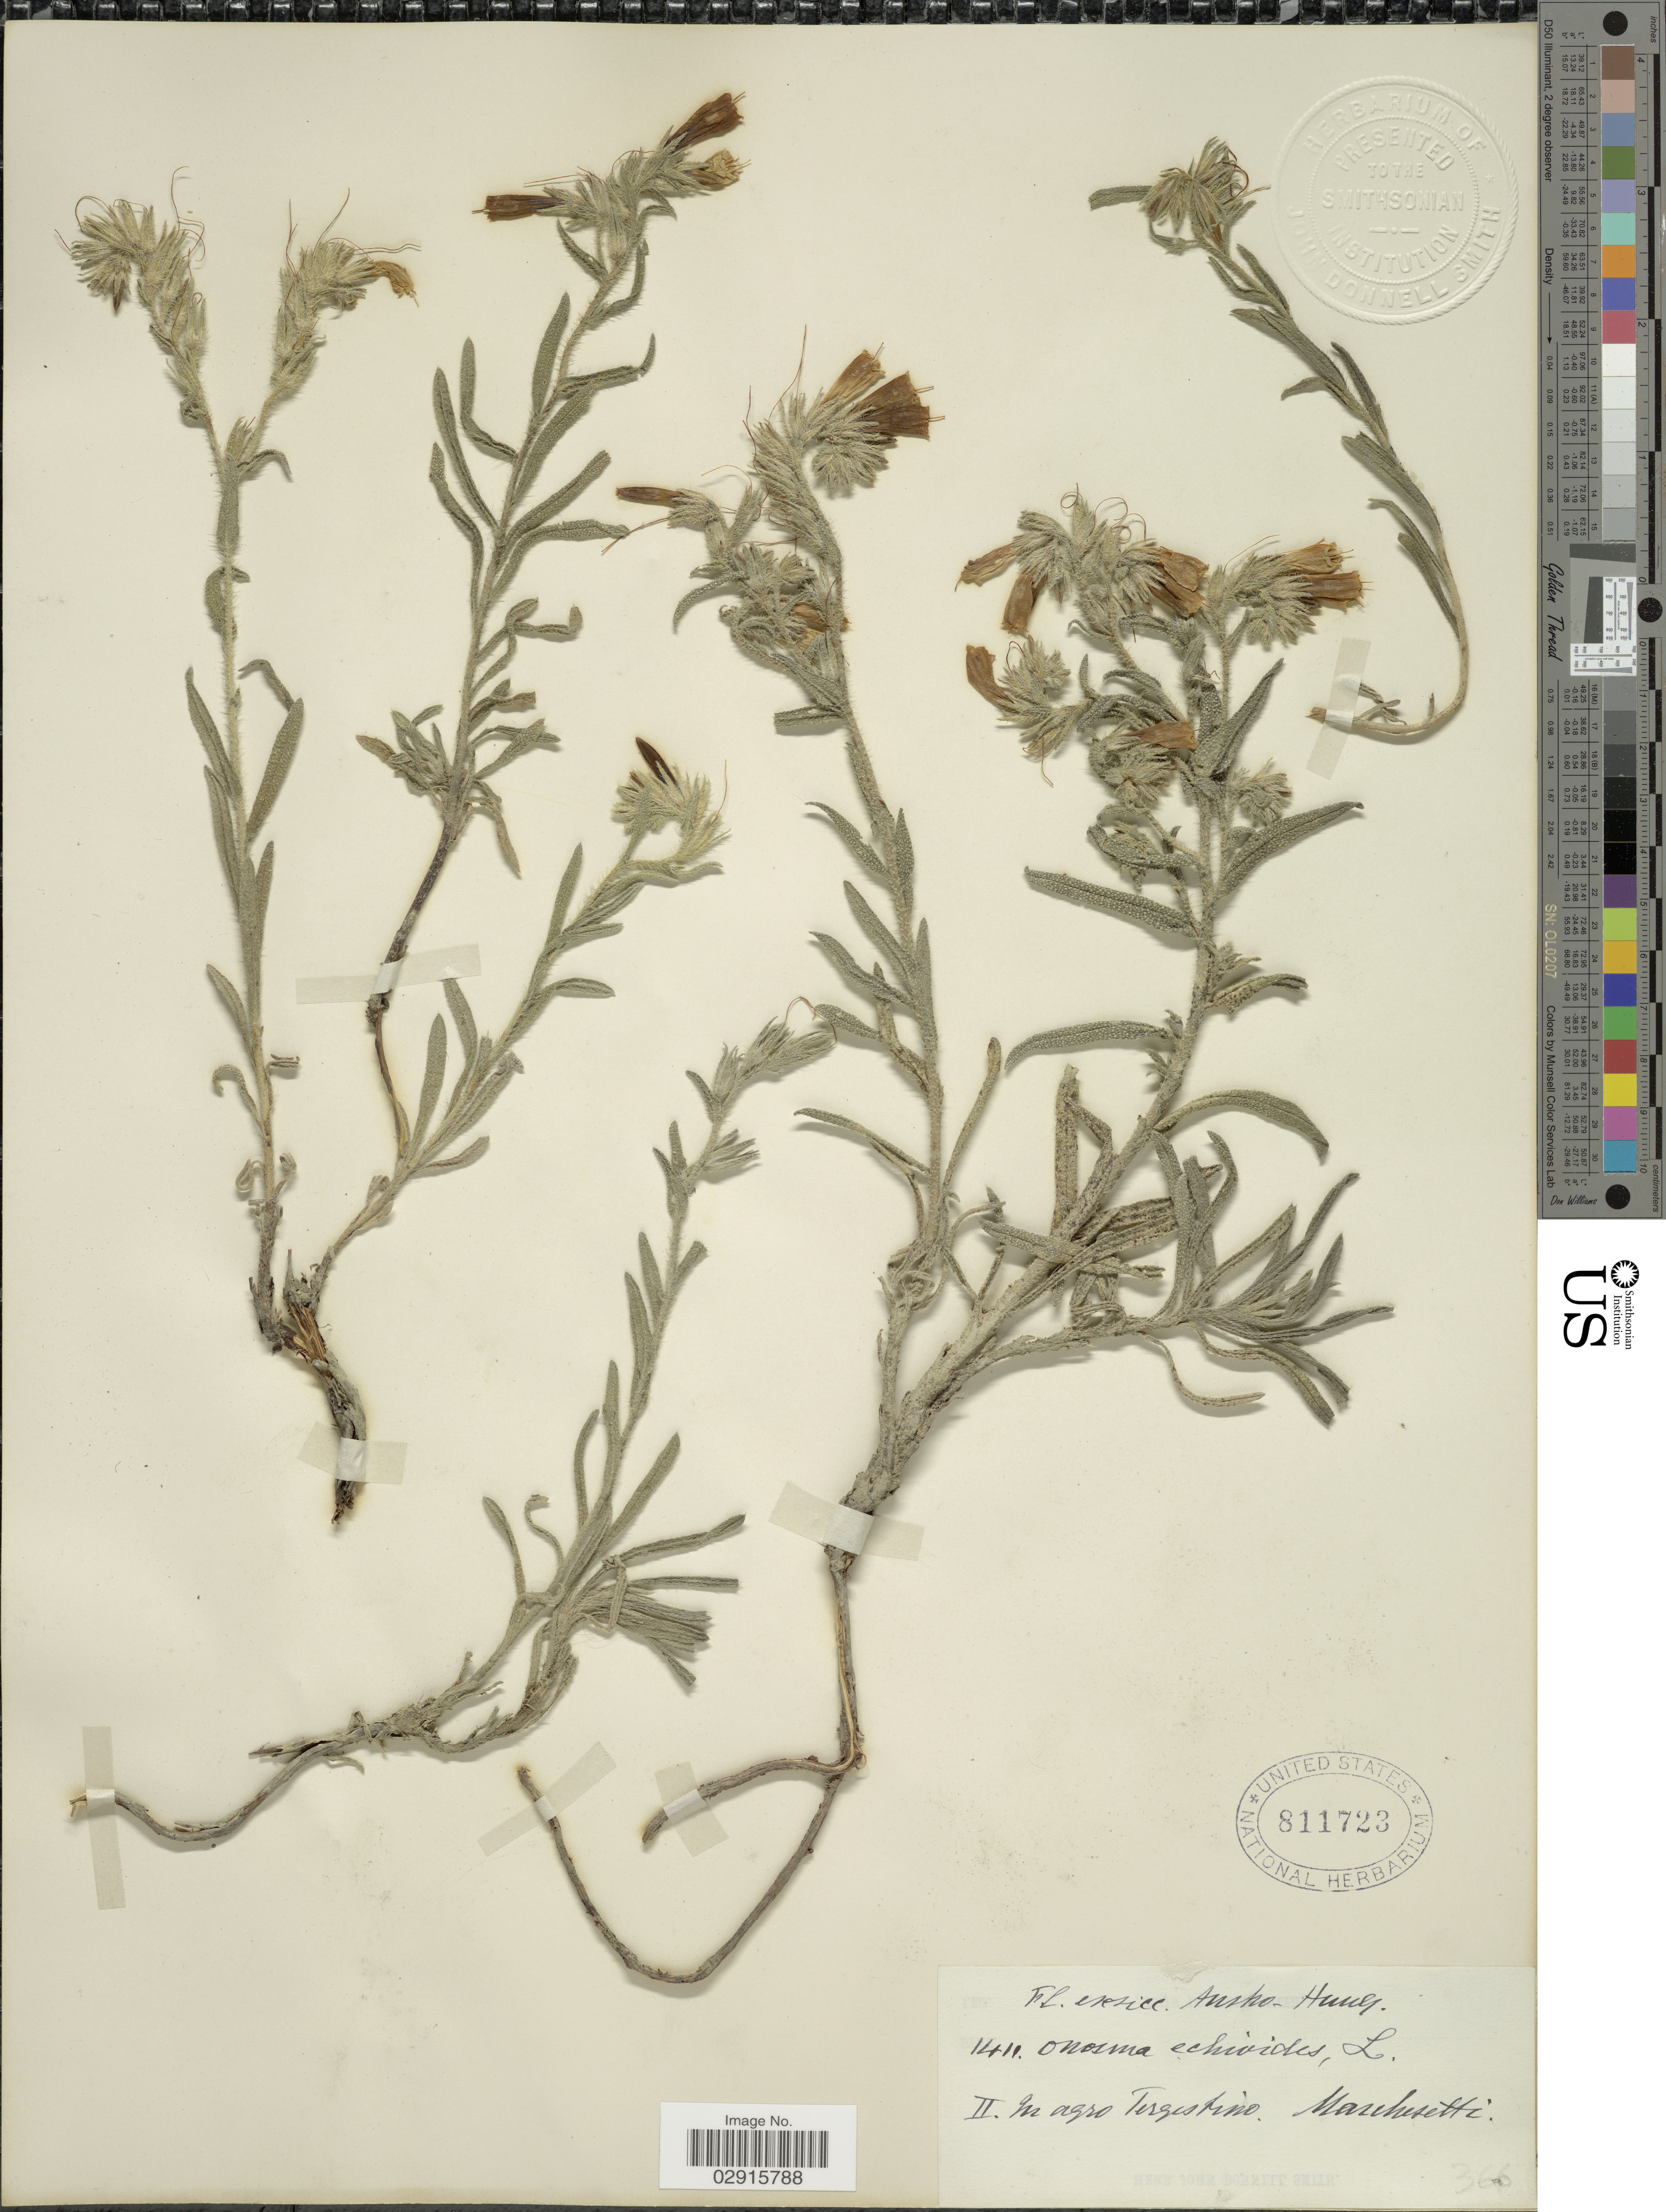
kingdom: Plantae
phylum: Tracheophyta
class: Magnoliopsida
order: Boraginales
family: Boraginaceae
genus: Onosma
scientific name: Onosma echioides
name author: L.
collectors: -. Marchesetti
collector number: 1411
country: Italy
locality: Austro-Hung. II. In agro Tergestino.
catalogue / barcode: US 811723